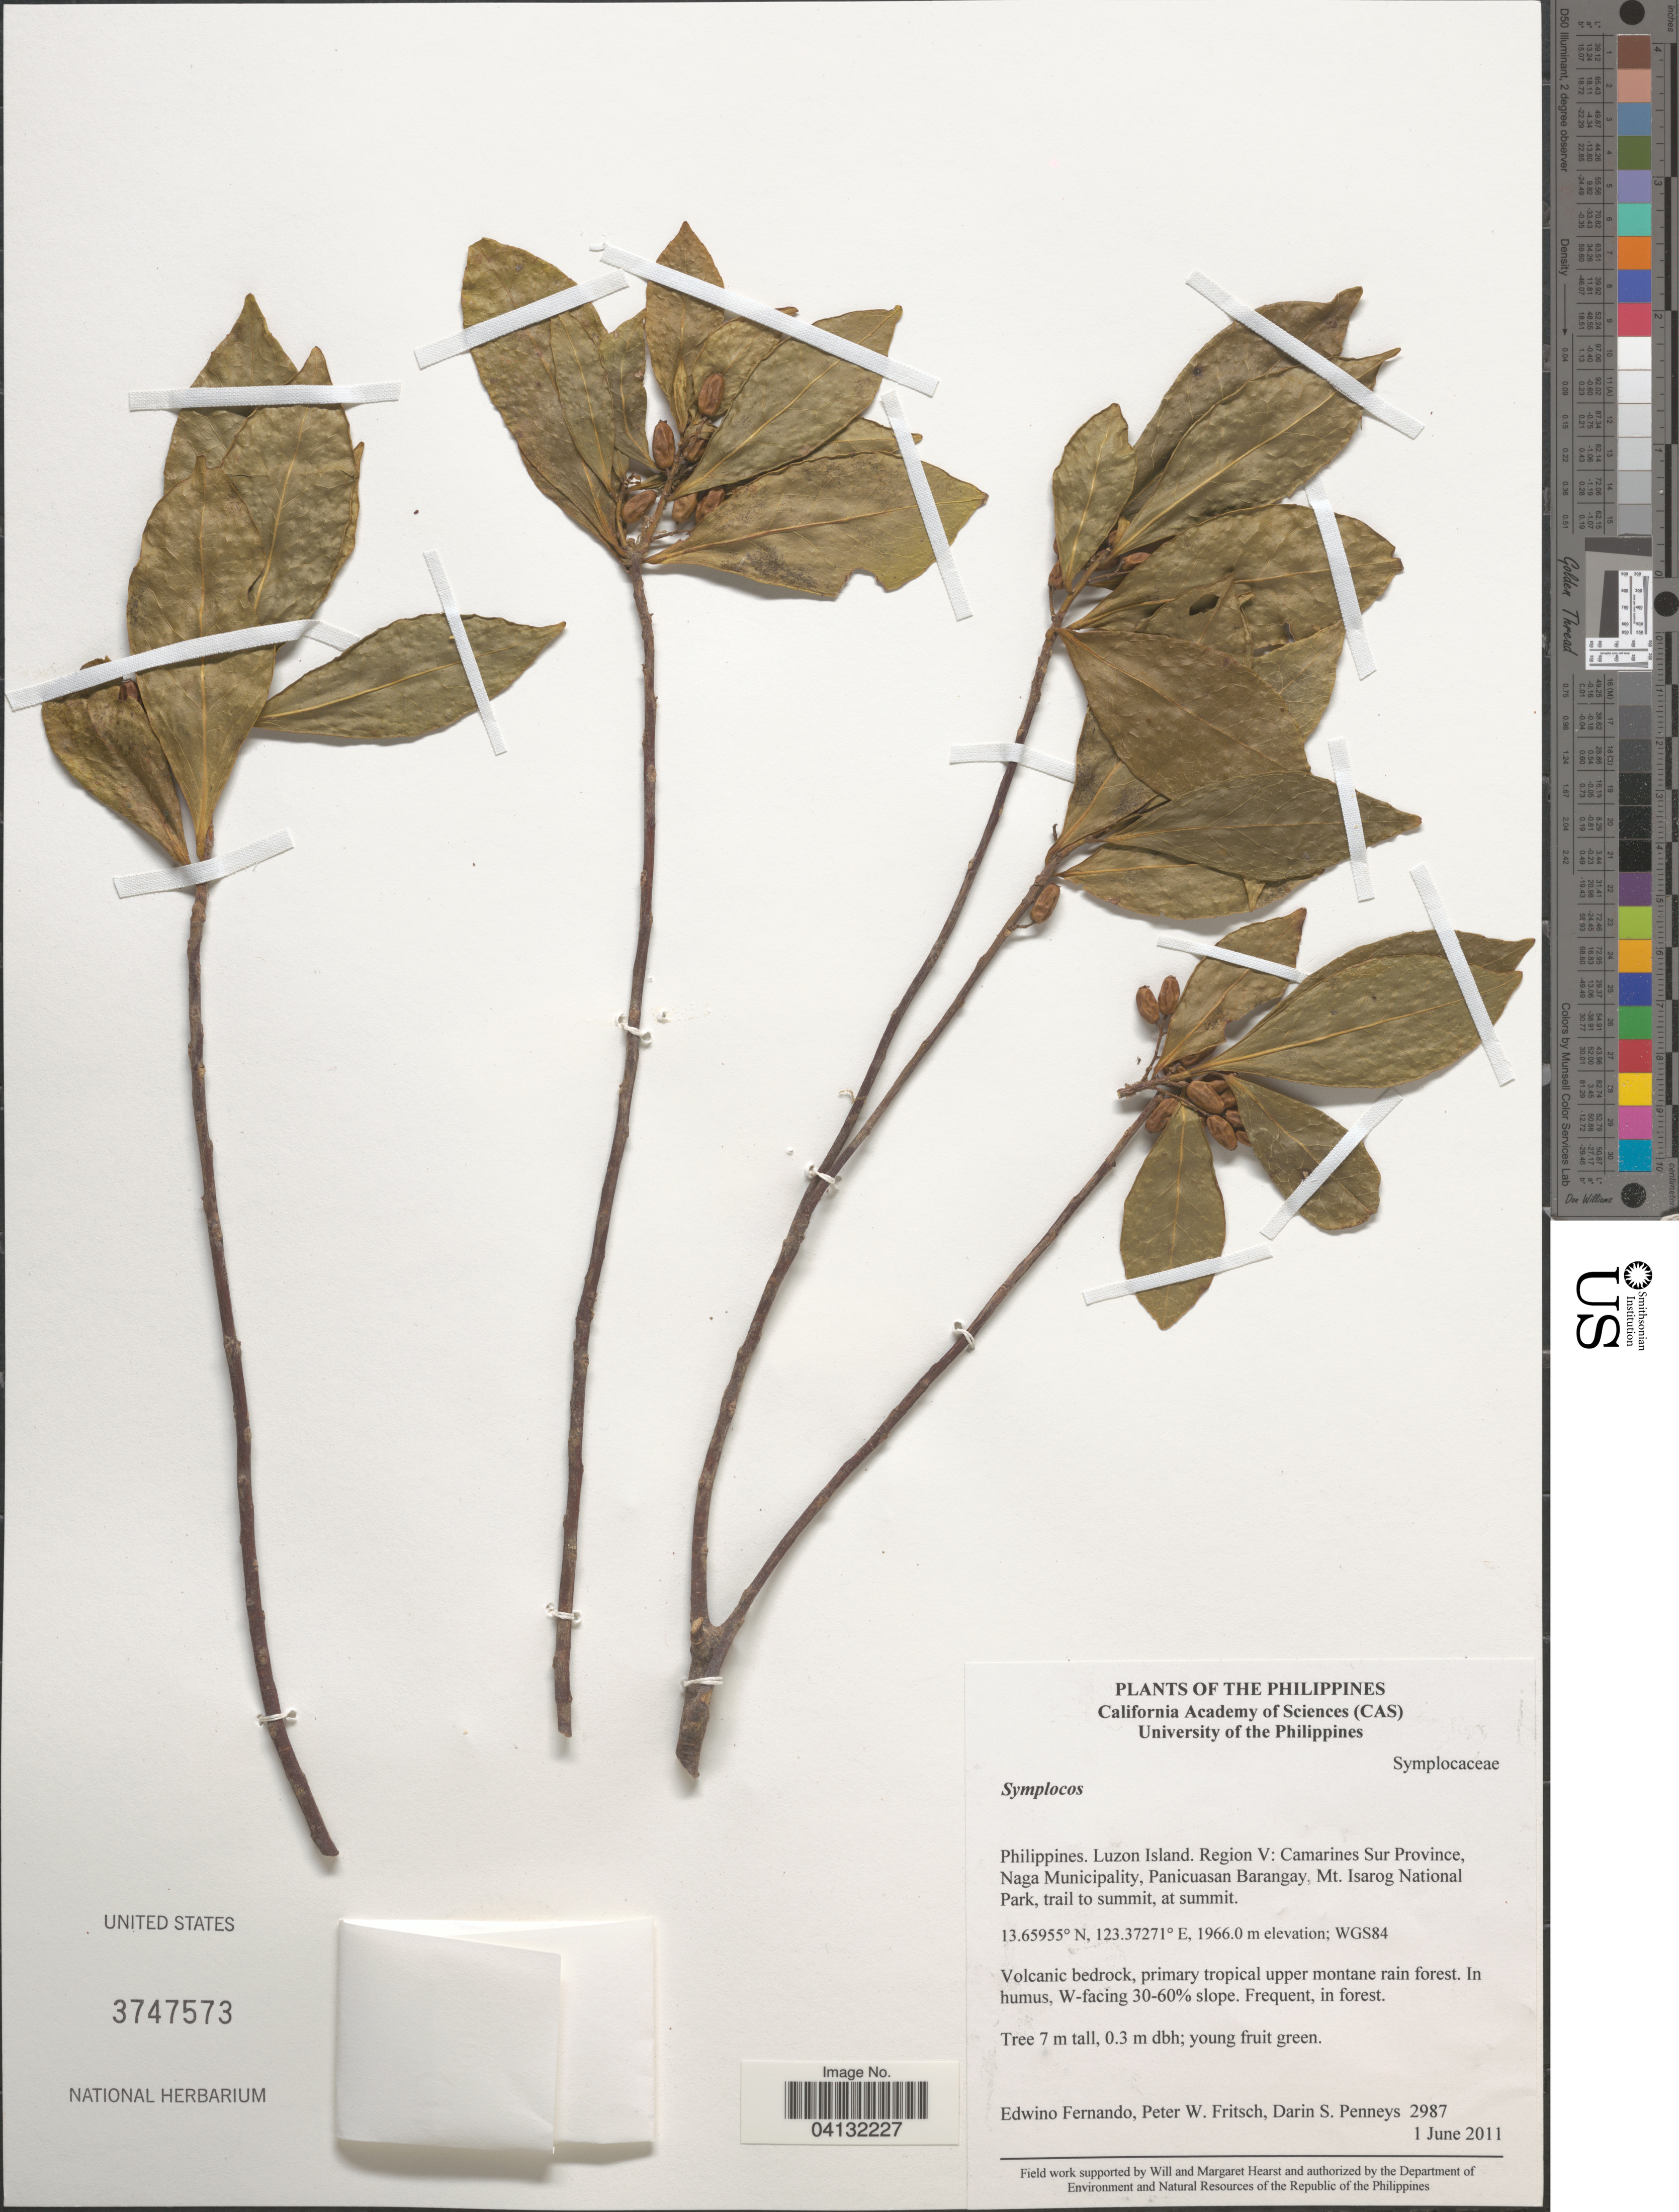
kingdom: Plantae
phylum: Tracheophyta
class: Magnoliopsida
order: Ericales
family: Symplocaceae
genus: Symplocos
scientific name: Symplocos sp.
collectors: E. S. Fernando, P. W. Fritsch & D. S. Penneys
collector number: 2987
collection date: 2011-06-01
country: Philippines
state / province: Bicol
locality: Luzon Island. Region V: Camarines Sur Province, Naga Municipality, Panicuasan Barangay, Mt. Isarog National Park, trail to summit, at summit. WGS84. W-facing 30-60% slope.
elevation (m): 1966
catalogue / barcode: US 3747573